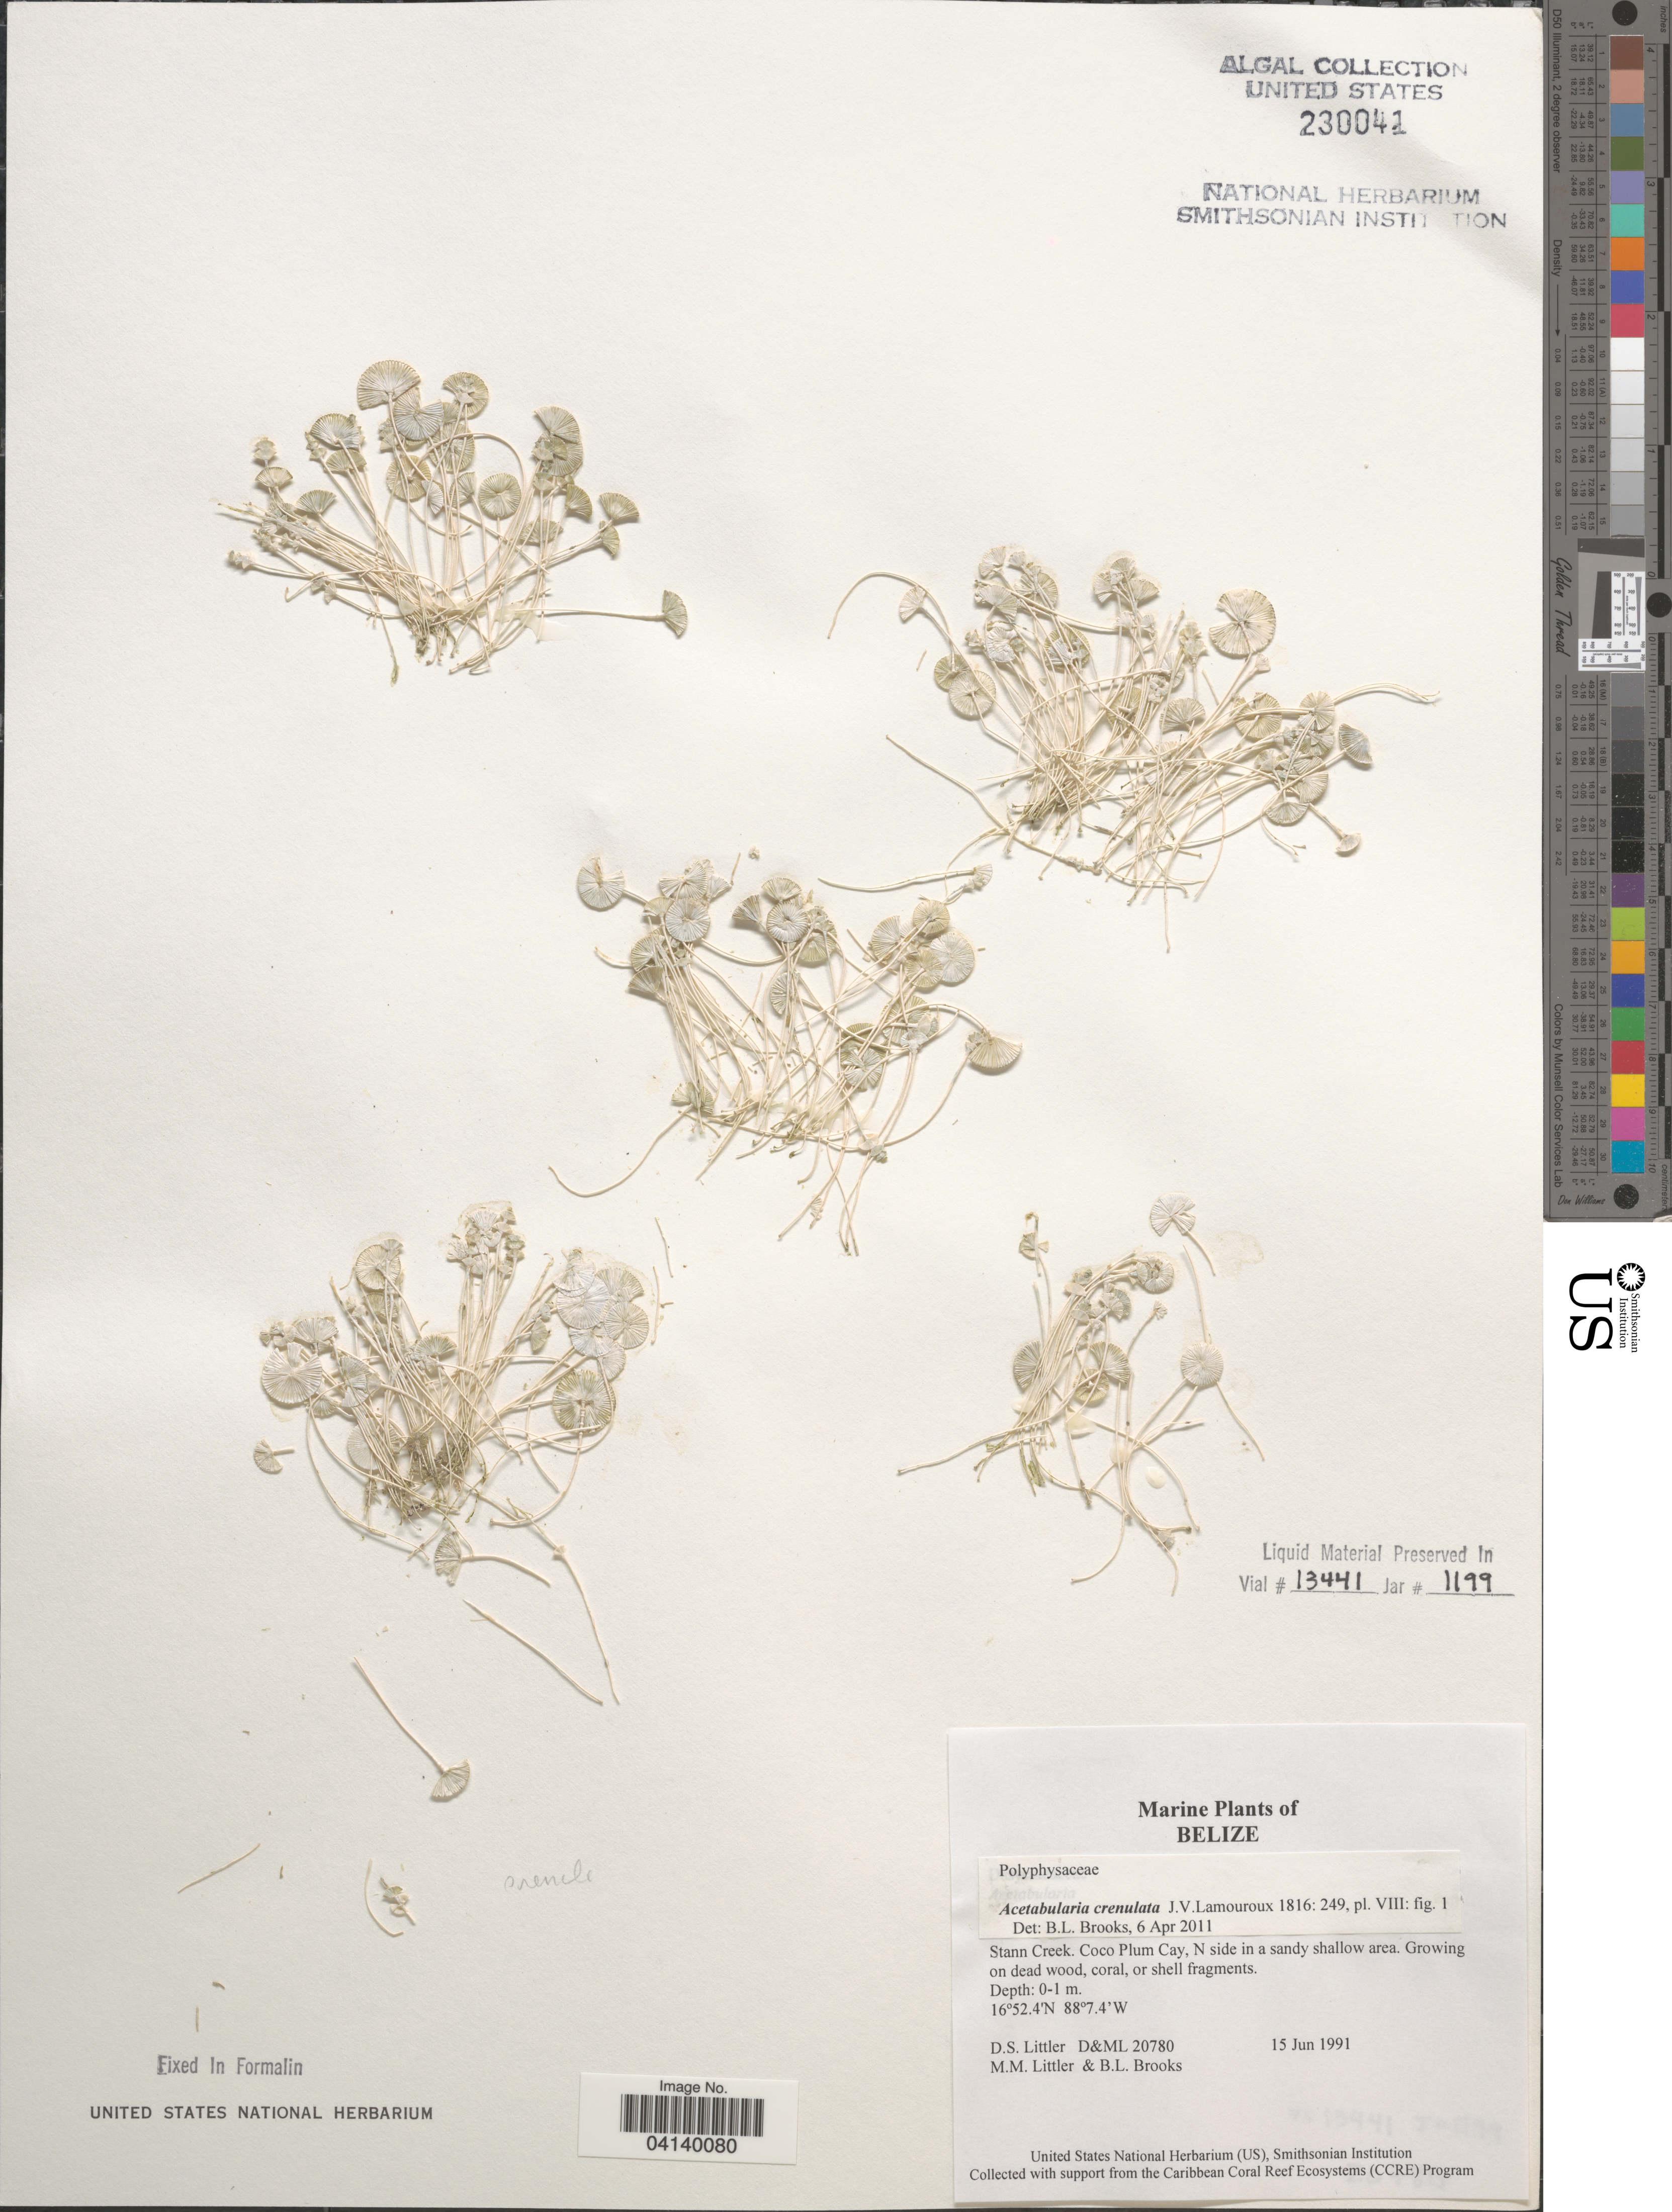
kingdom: Plantae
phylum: Chlorophyta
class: Ulvophyceae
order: Dasycladales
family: Polyphysaceae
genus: Acetabularia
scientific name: Acetabularia acetabulum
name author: J.V.Lamouroux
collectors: D. S. Littler & B. Brooks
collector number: D&ML20780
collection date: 1991-06-15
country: Belize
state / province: Stann Creek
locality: Coco Plum Cay, N side in a sandy shallow area.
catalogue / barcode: US 230041